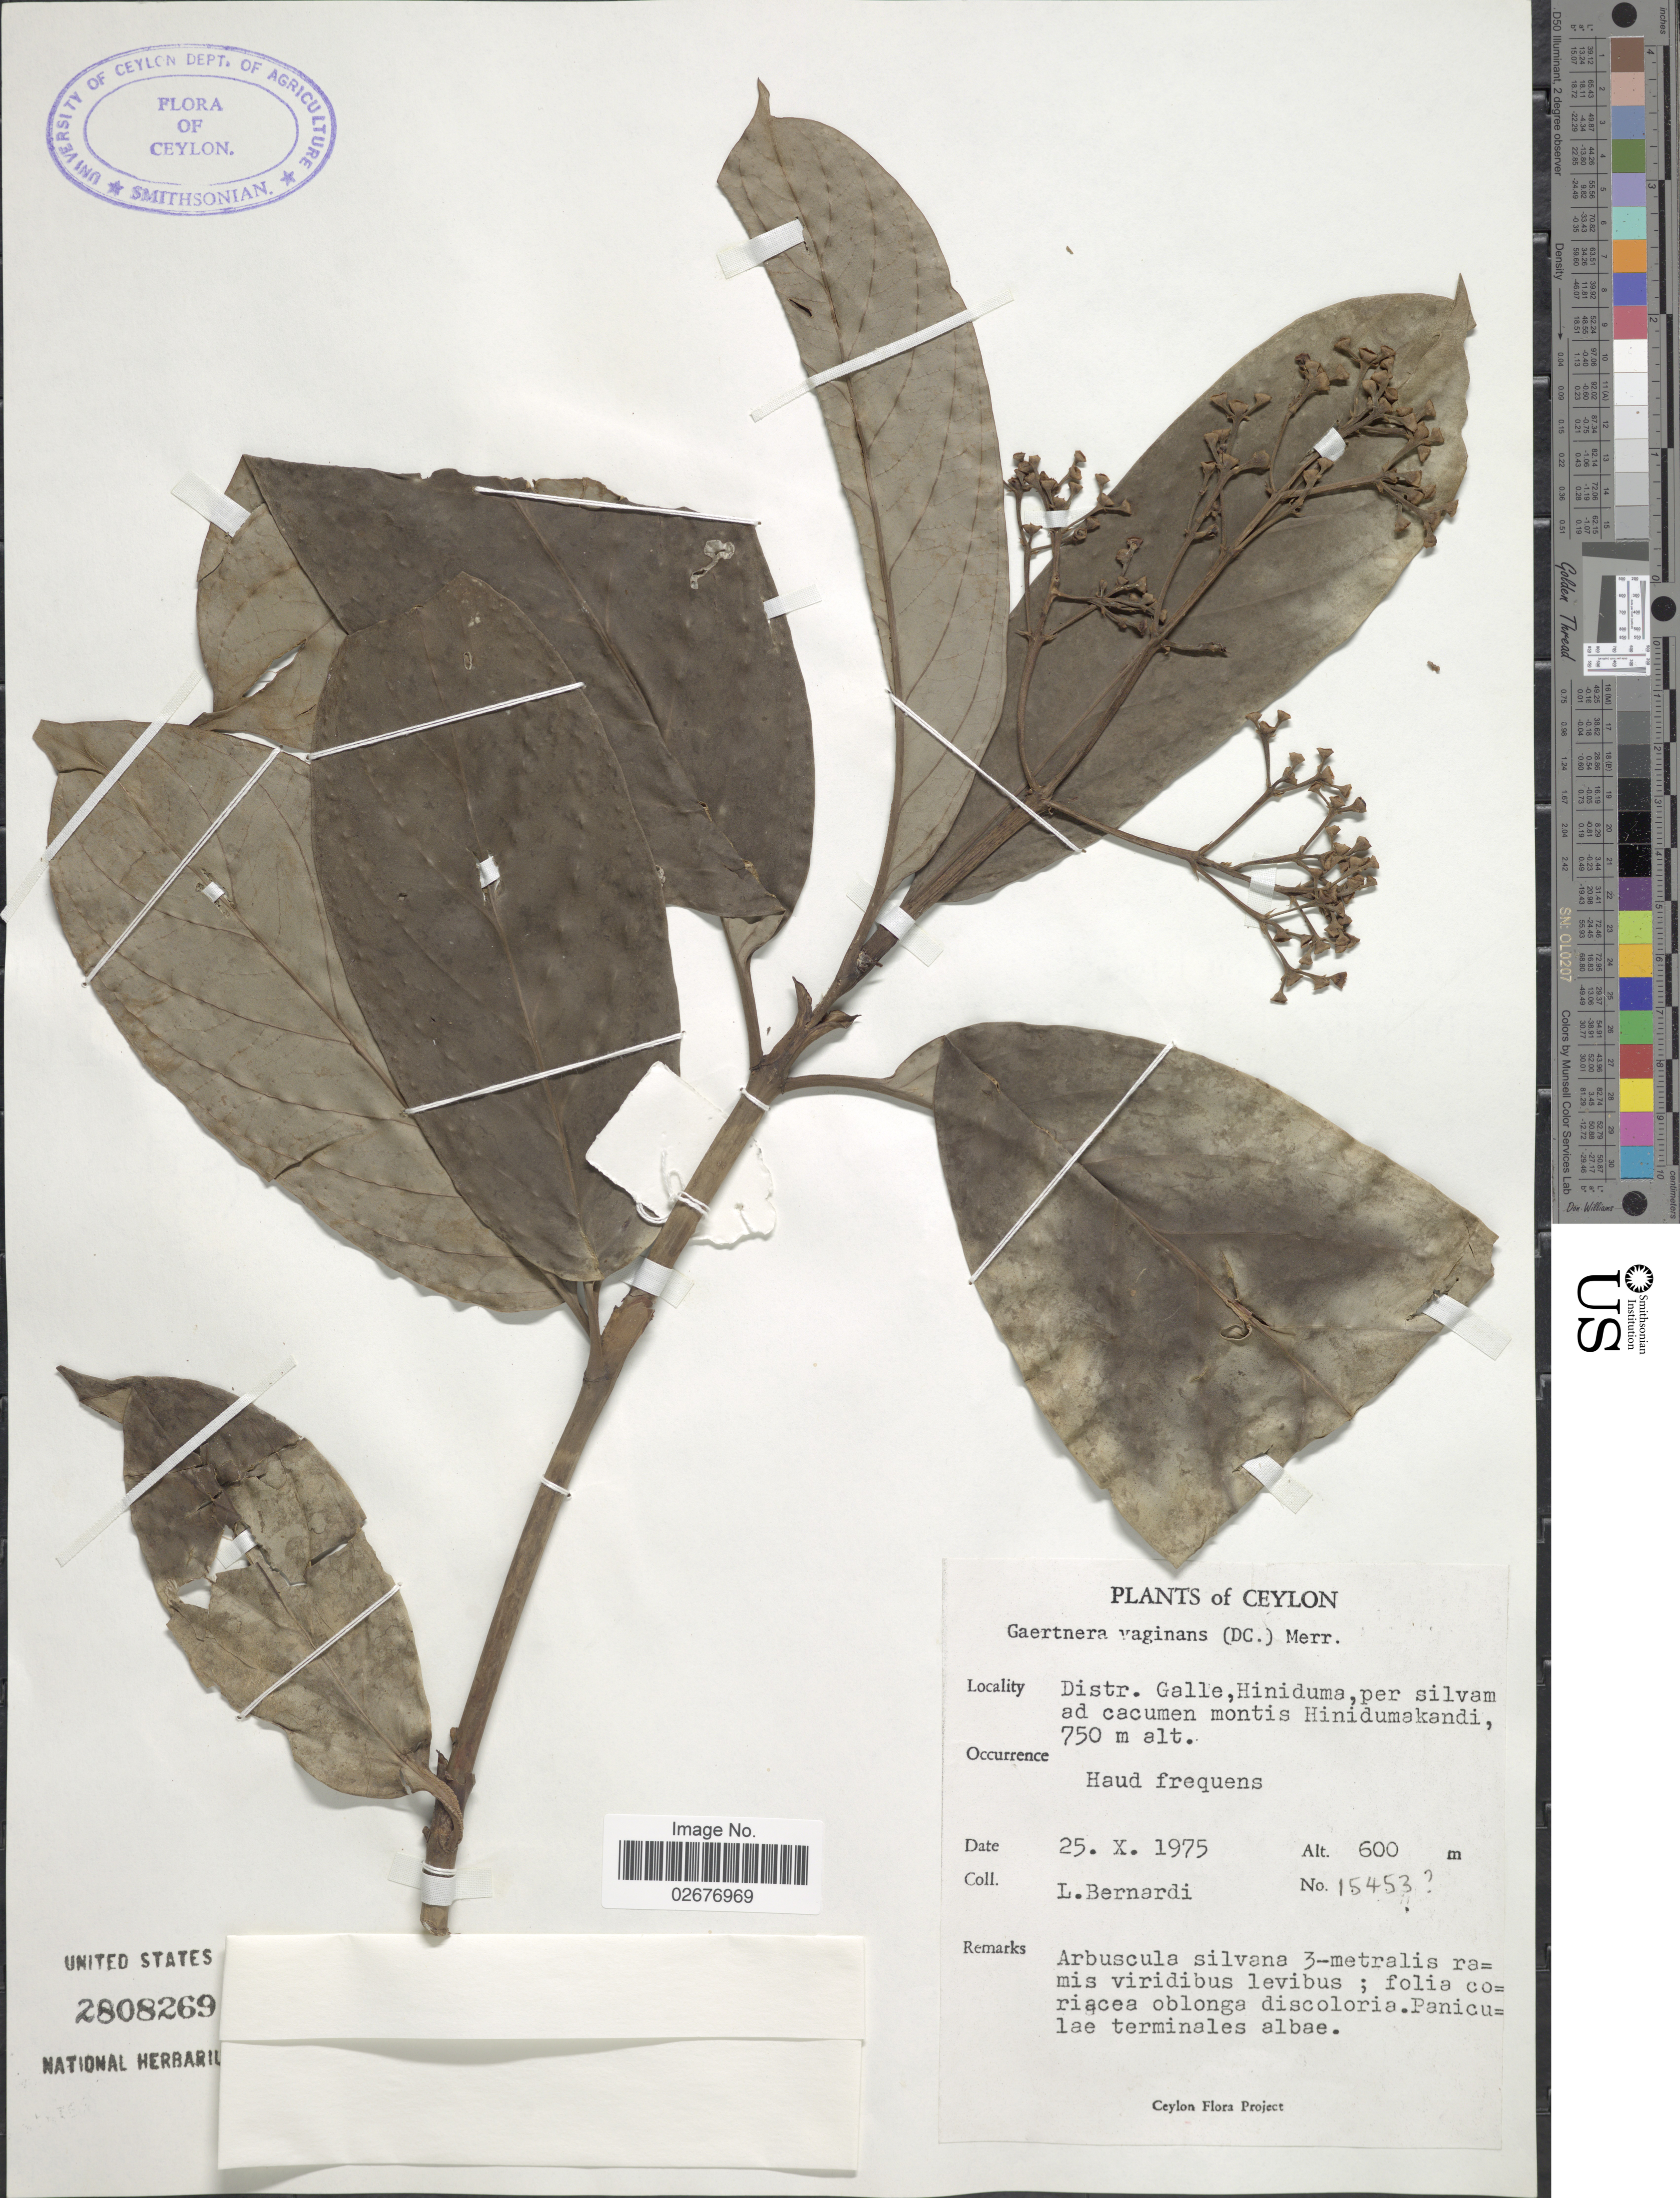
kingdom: Plantae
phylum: Tracheophyta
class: Magnoliopsida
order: Gentianales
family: Rubiaceae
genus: Gaertnera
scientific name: Gaertnera vaginans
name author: (DC.) Merr.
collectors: L. Bernardi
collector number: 15453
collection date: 1975-10-25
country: Sri Lanka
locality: Ceylon, Distr. Galle, Hiniduma, per silvam ad cacumen montis Hinidumakandi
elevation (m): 600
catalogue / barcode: US 2808269